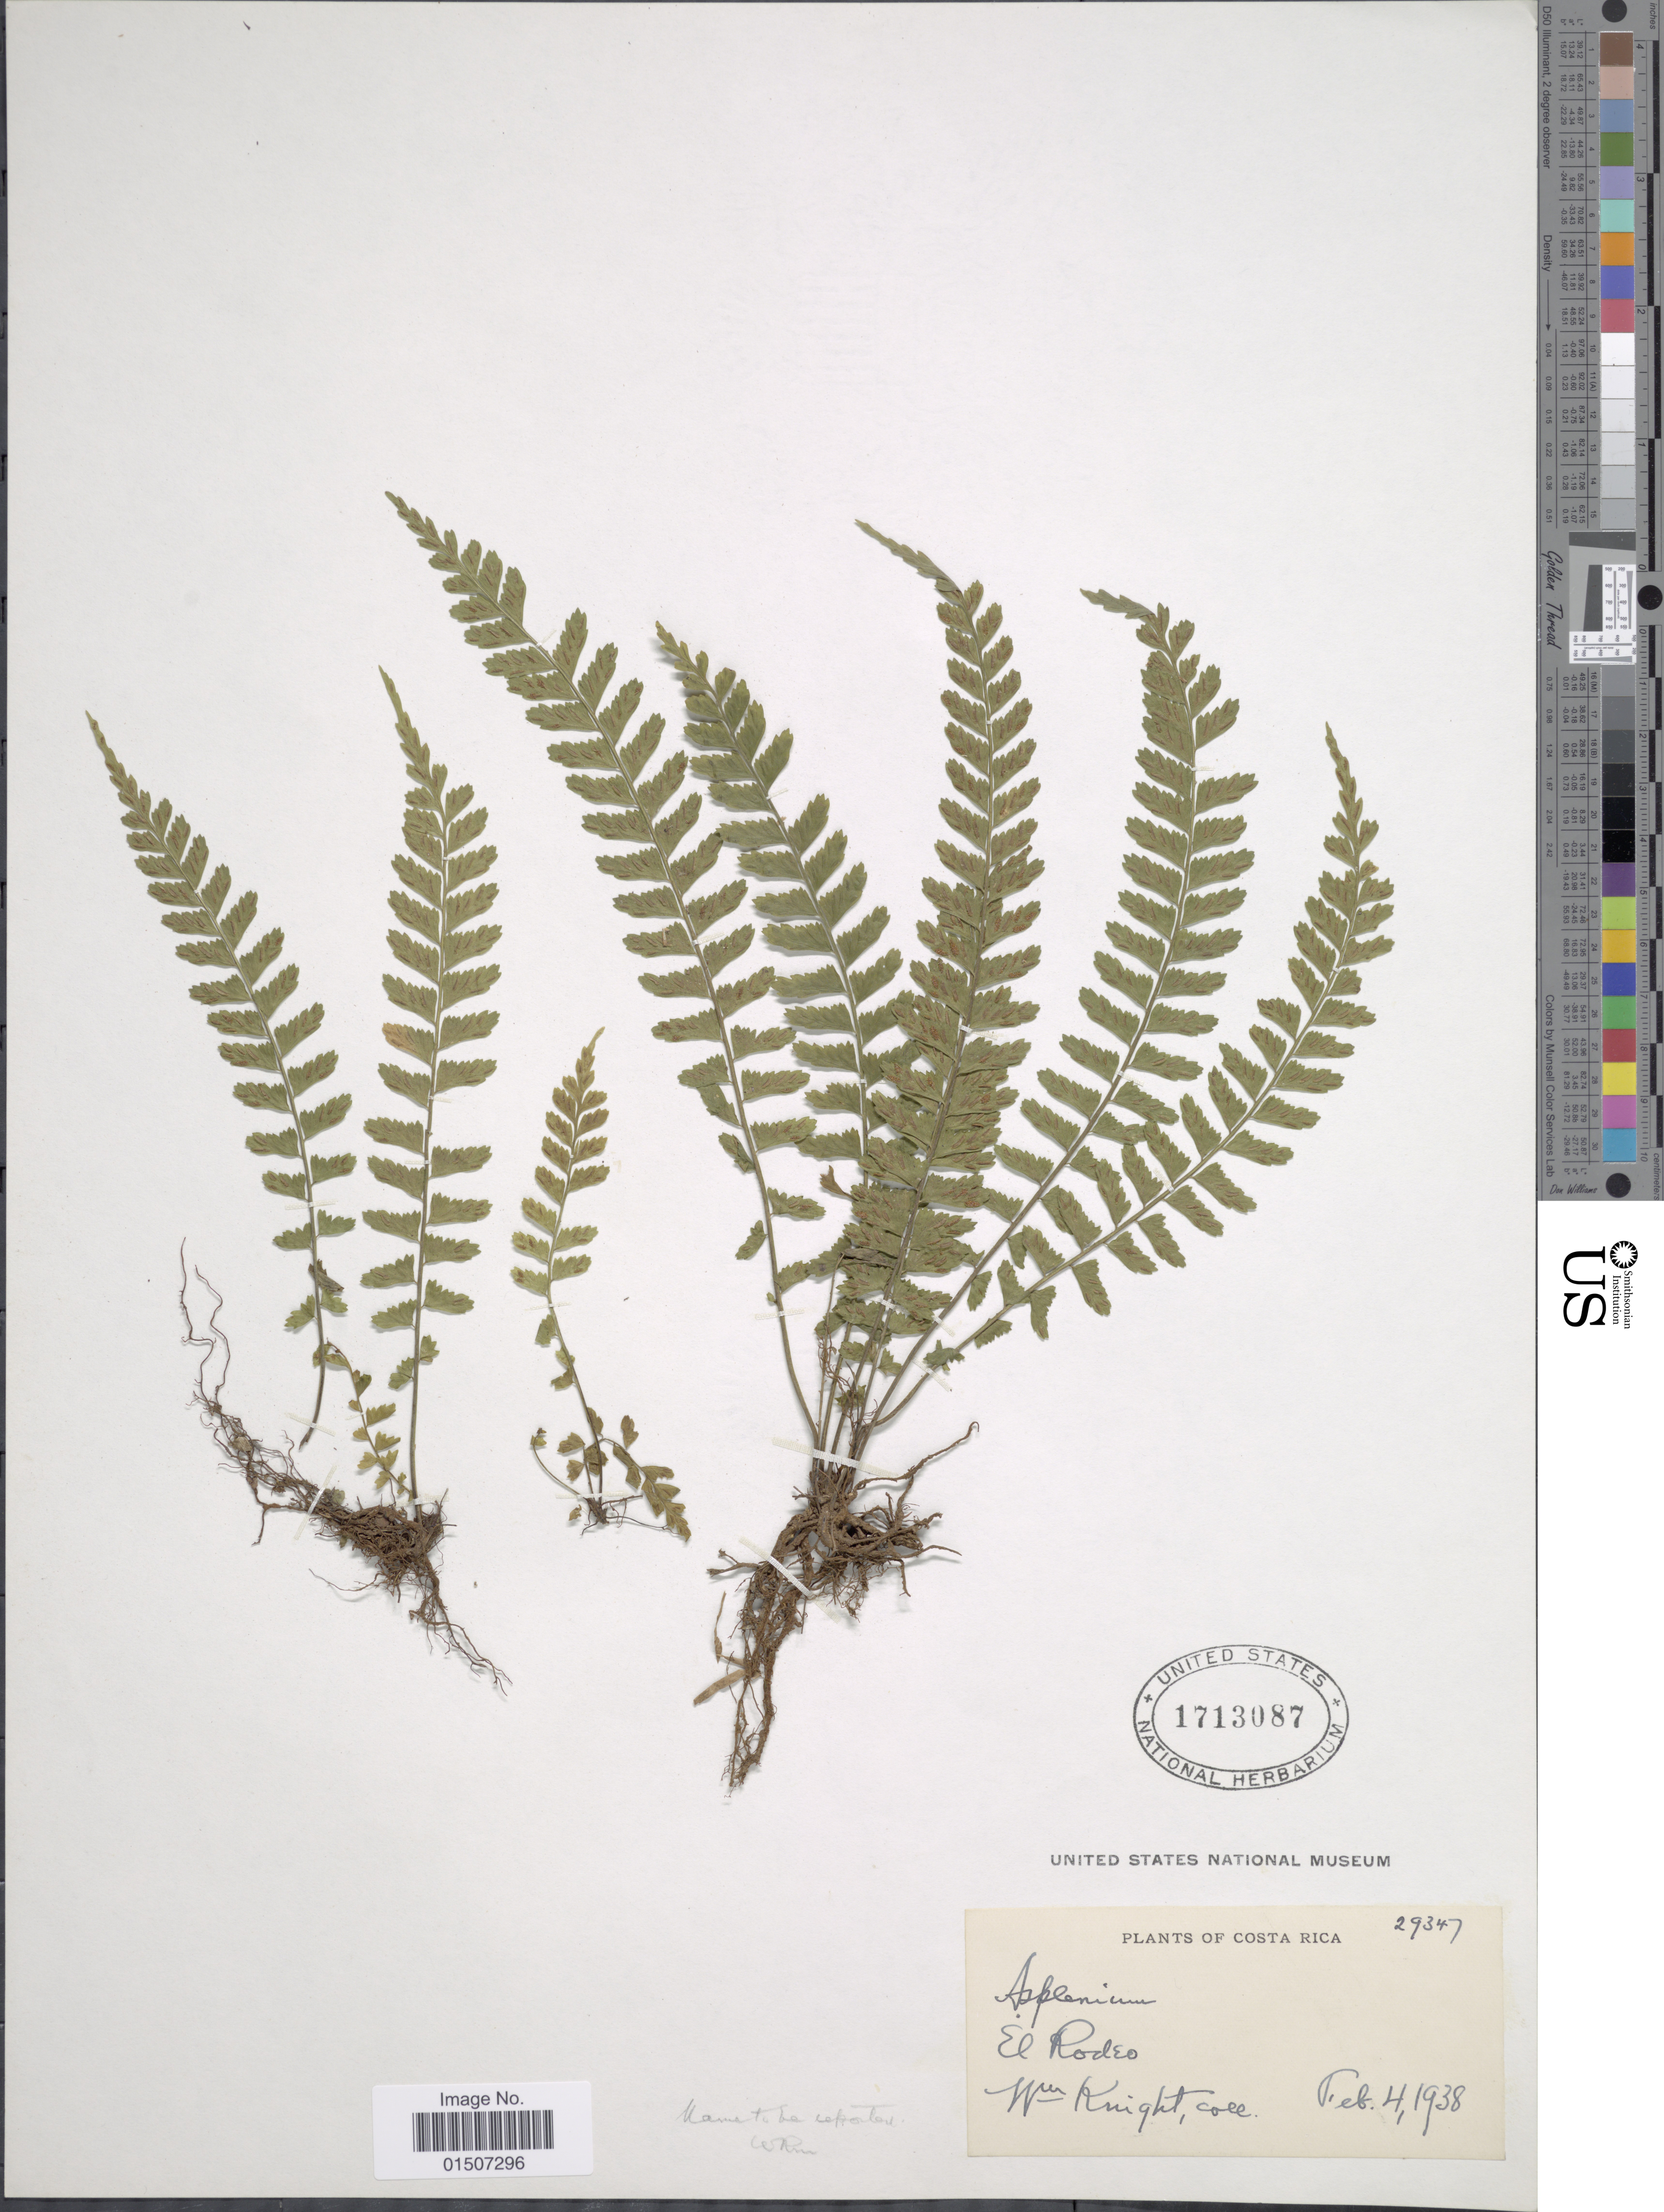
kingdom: Plantae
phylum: Tracheophyta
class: Polypodiopsida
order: Polypodiales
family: Aspleniaceae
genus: Asplenium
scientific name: Asplenium otites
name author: Link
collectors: W. Knight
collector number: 29347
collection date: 1938-02-04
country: Costa Rica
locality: El Rodeo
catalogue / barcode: US 1713087